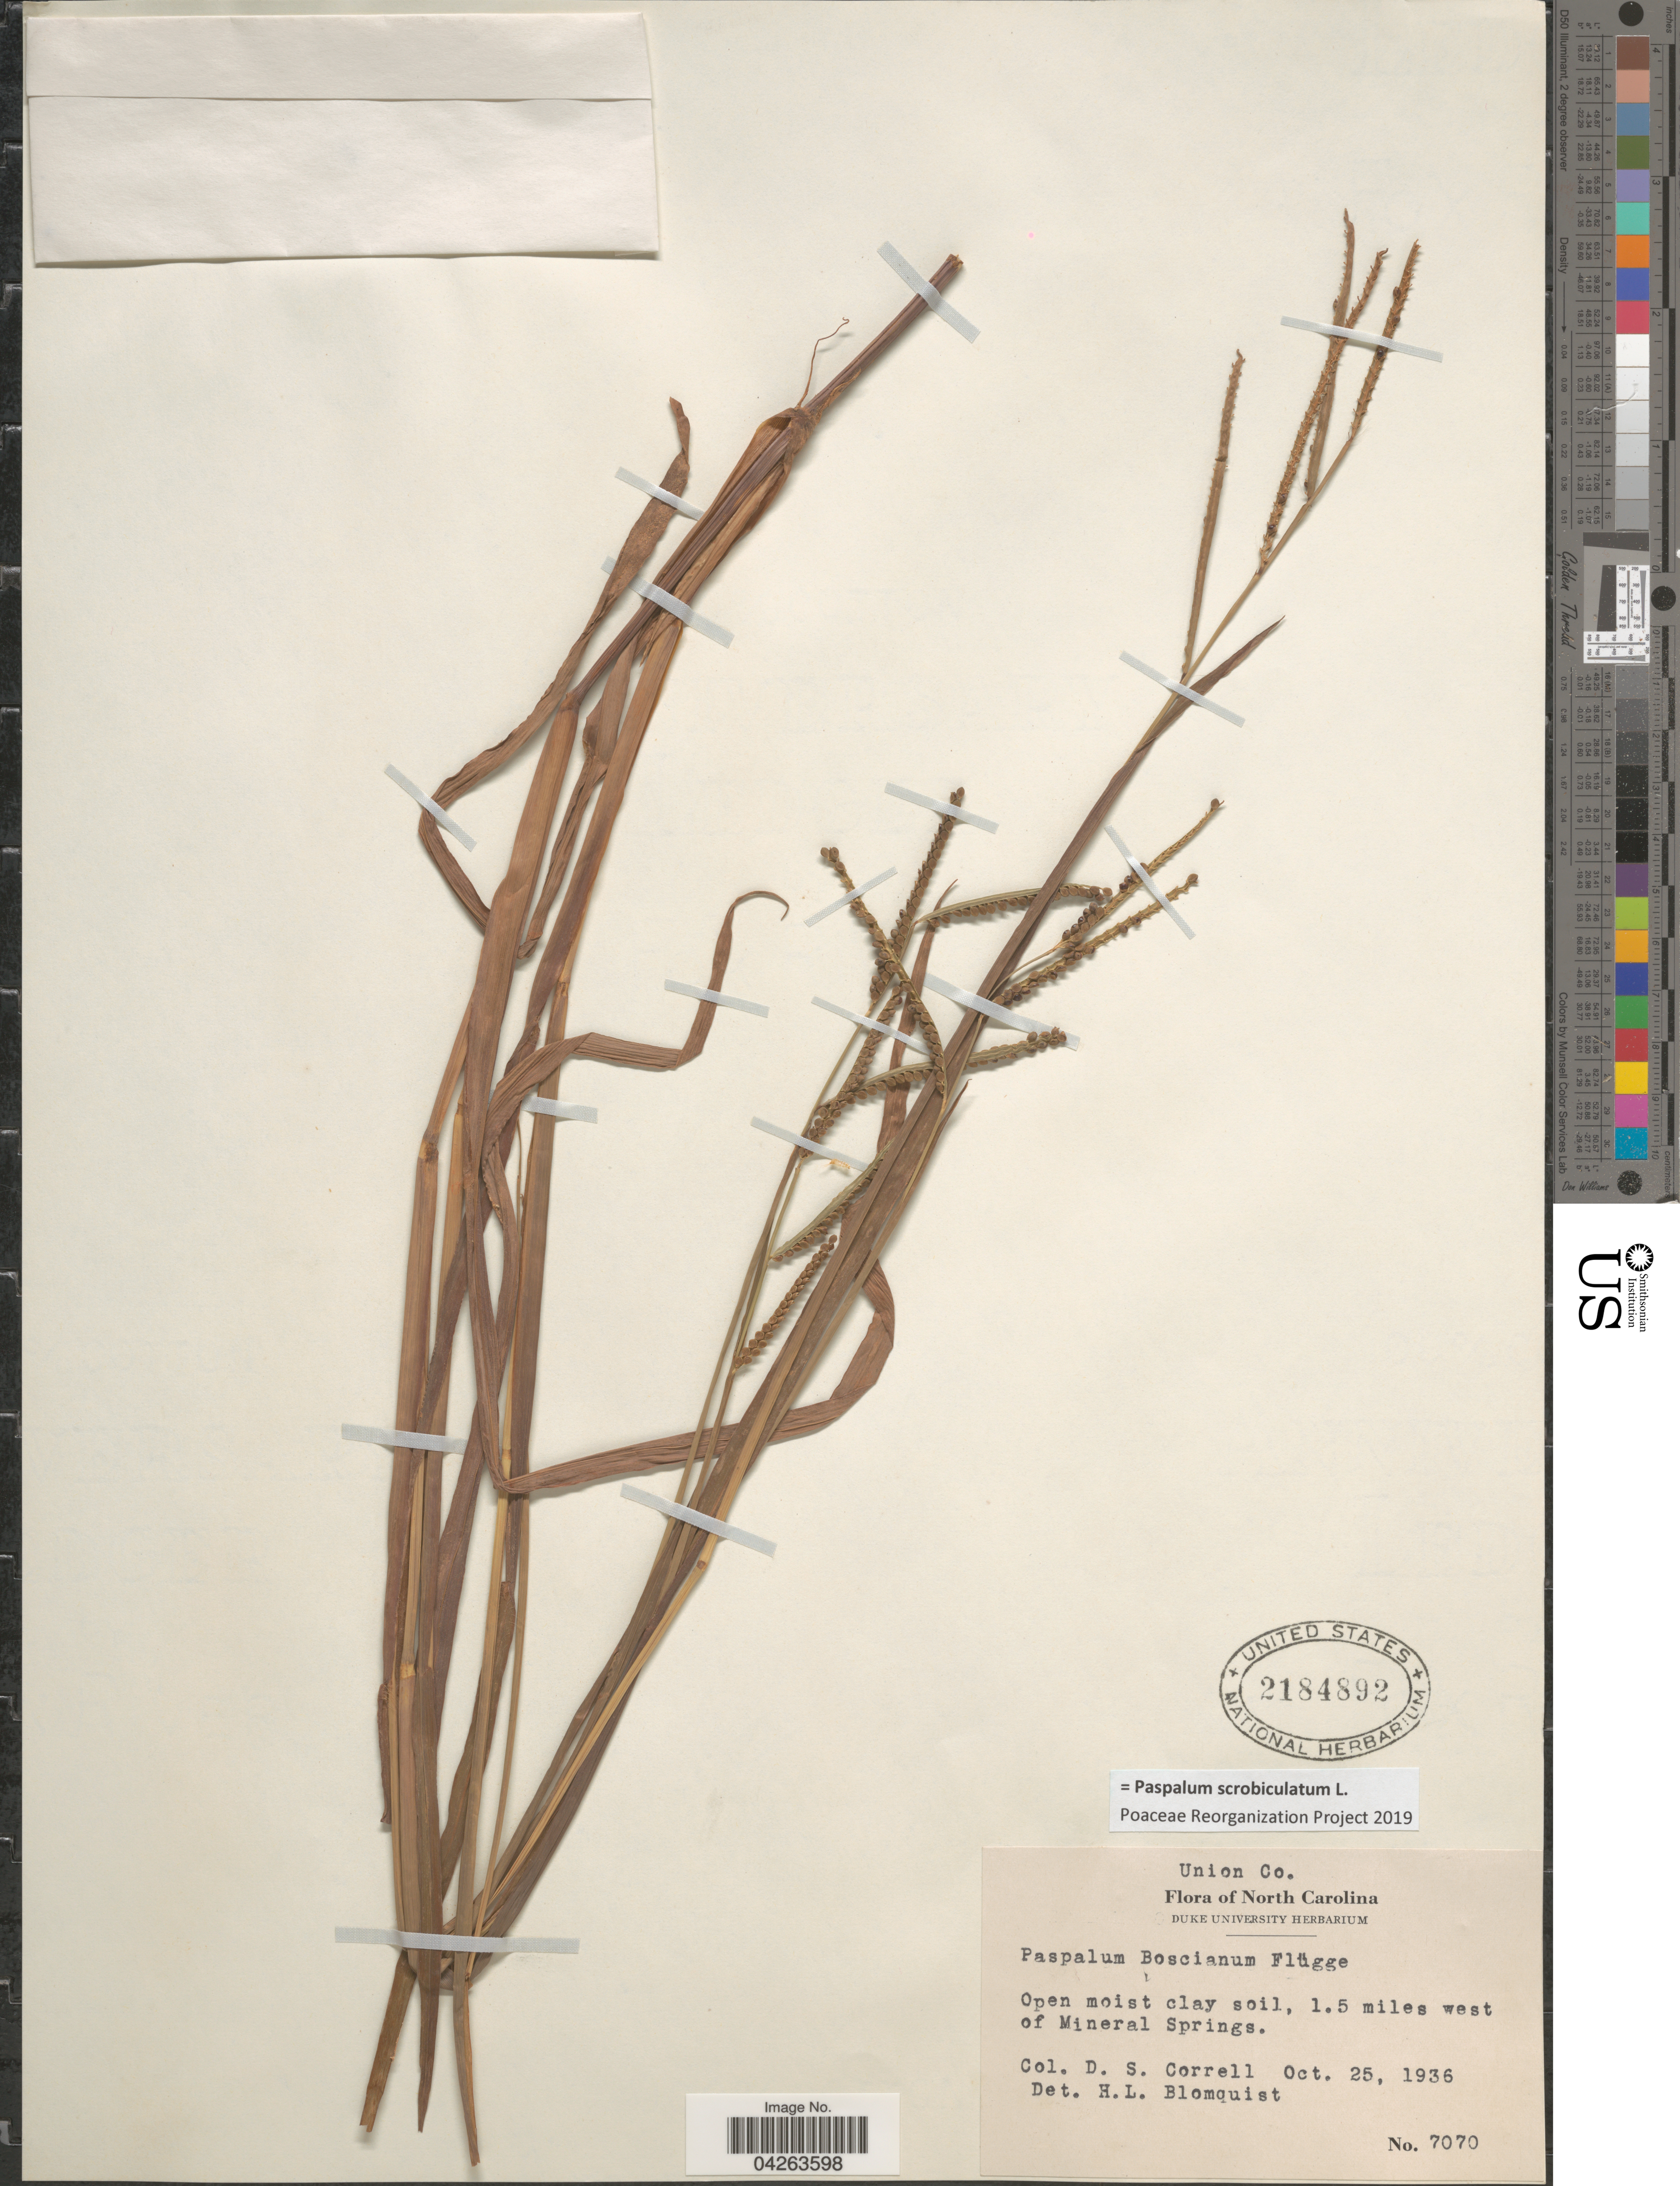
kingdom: Plantae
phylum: Tracheophyta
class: Liliopsida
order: Poales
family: Poaceae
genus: Paspalum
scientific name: Paspalum scrobiculatum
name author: L.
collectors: D. S. Correll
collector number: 7070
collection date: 1936-10-25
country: United States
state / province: North Carolina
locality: Union Co. Open moist clay soil, 1.5 miles west of Mineral Springs.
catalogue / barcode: US 2184892